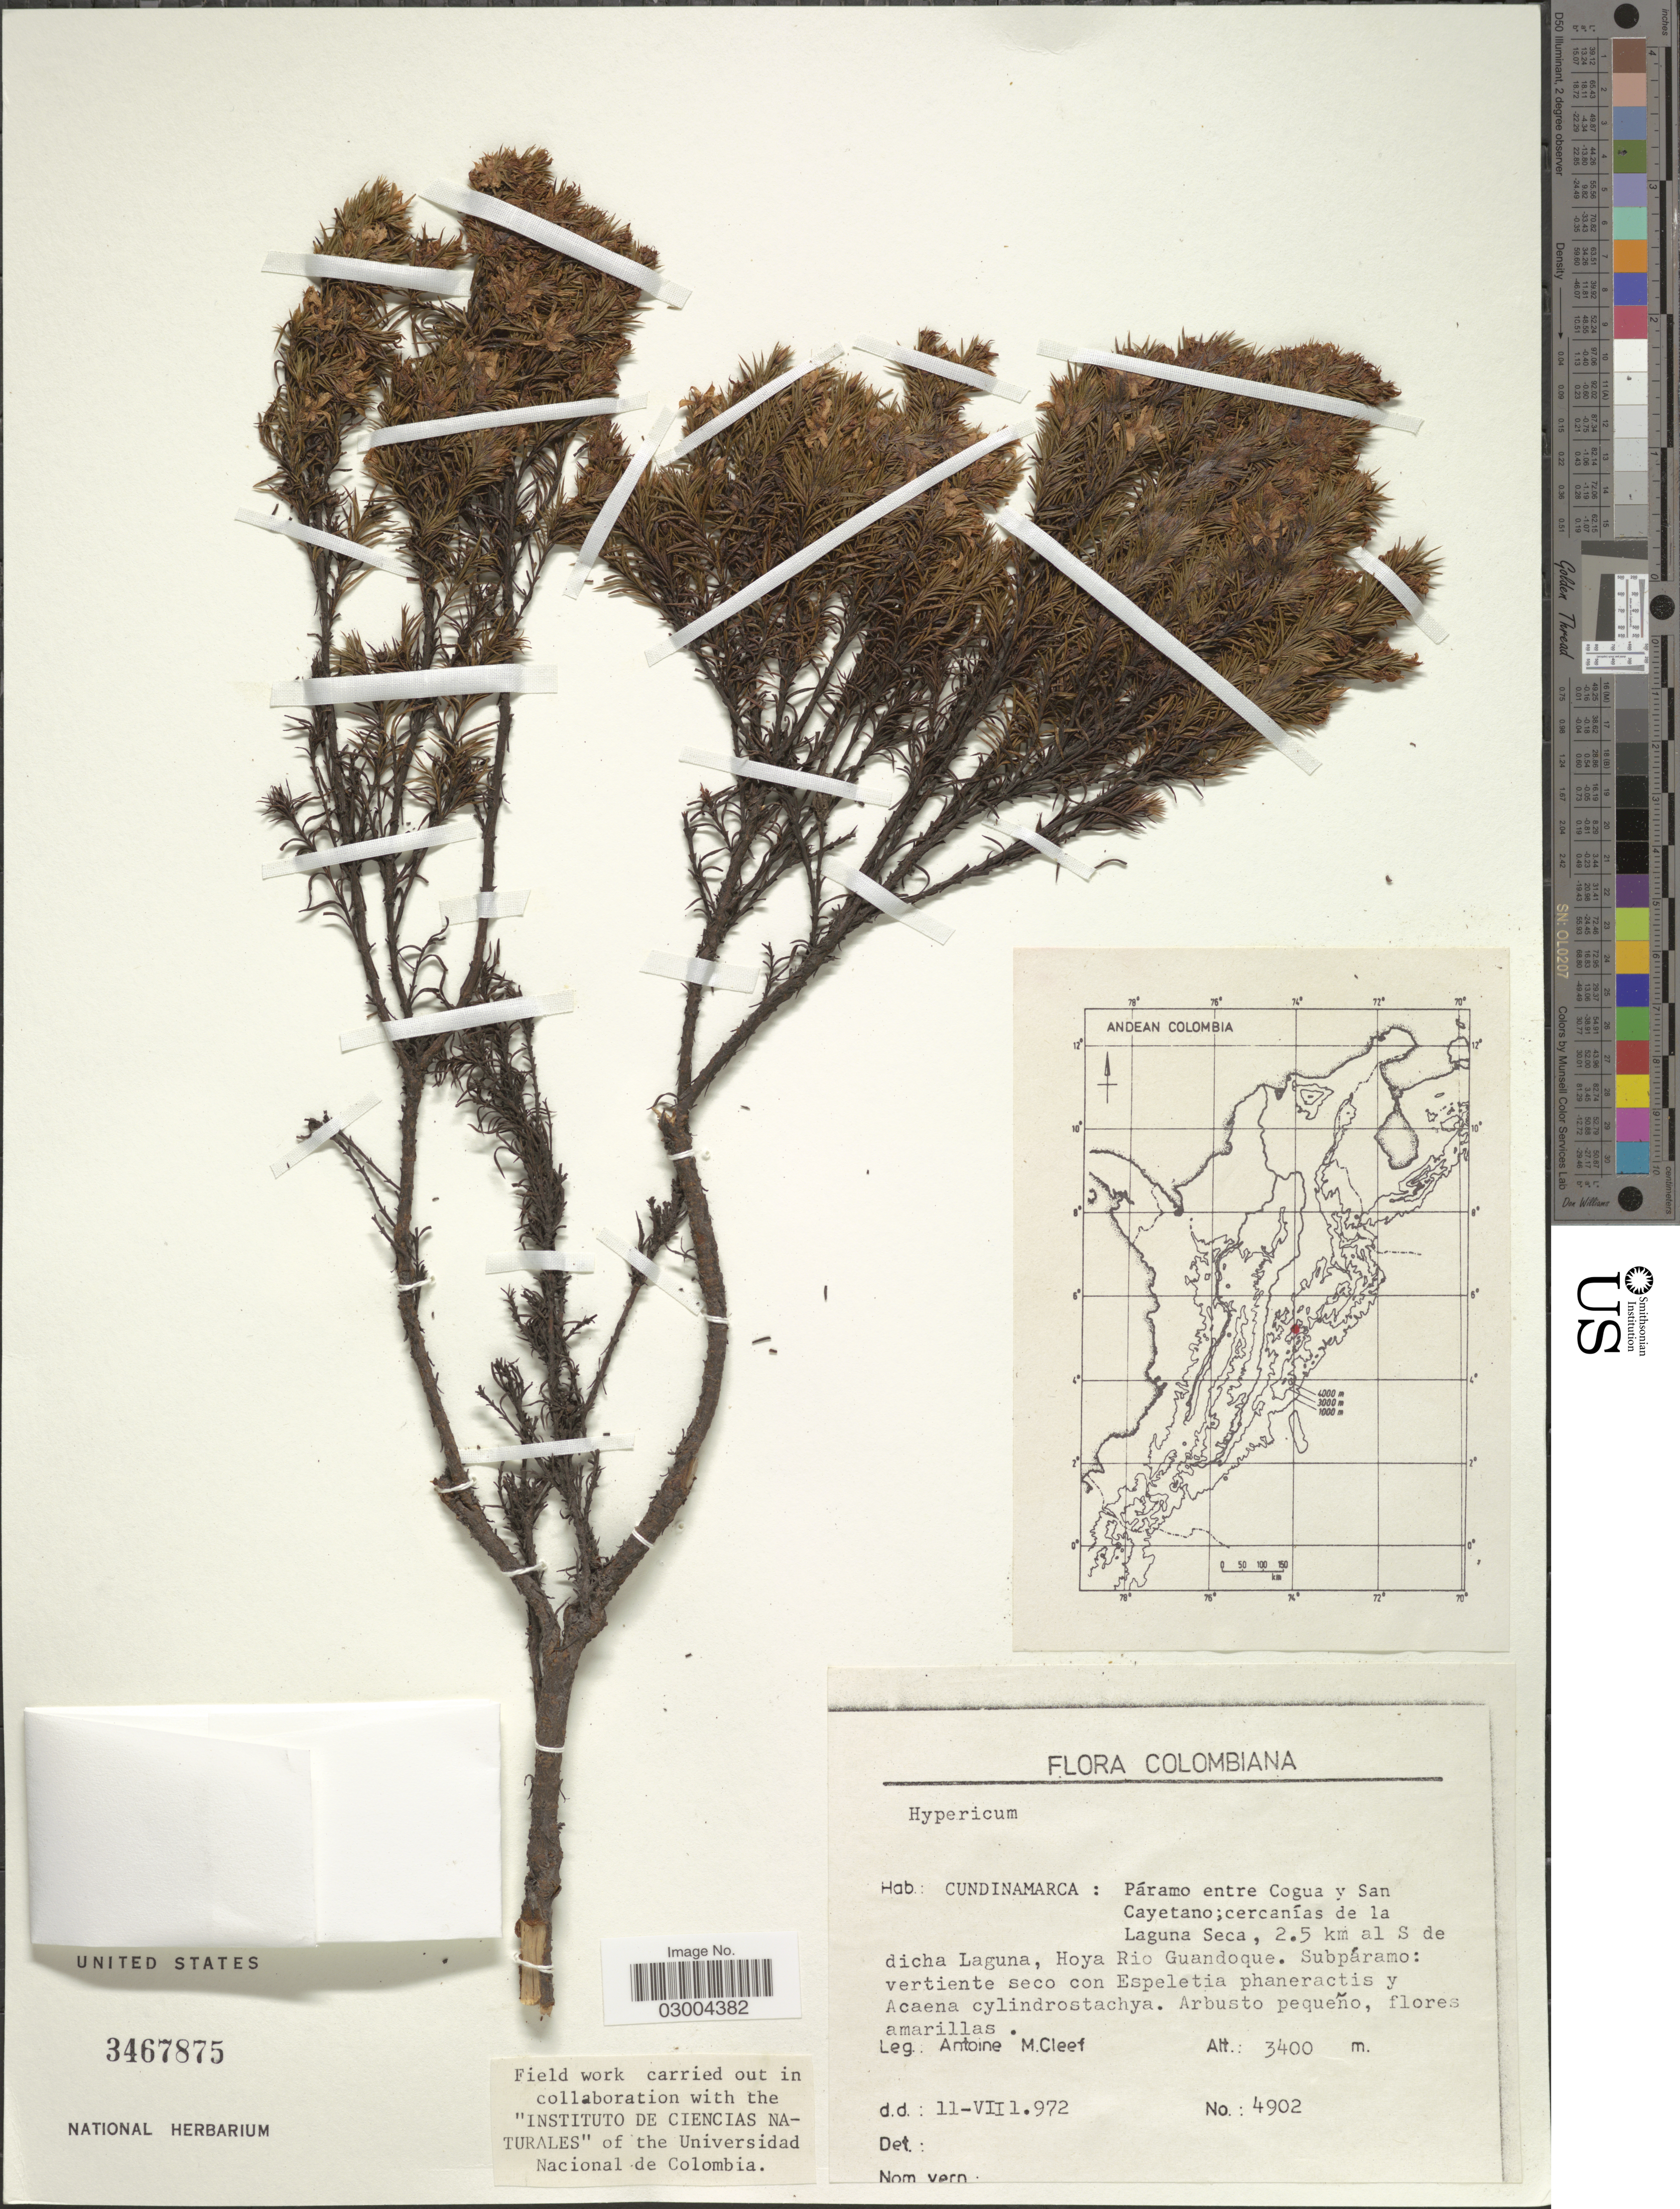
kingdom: Plantae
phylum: Tracheophyta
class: Magnoliopsida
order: Malpighiales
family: Hypericaceae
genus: Hypericum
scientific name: Hypericum sp.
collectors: A. M. Cleef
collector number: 4902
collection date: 1972-07-11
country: Colombia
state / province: Cundinamarca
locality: Páramo entre Cogua y San Cayetano; cercanías de la Laguna Seca, 2.5 km al S de dicha Laguna, Hoya Rio Guandoque.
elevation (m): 3400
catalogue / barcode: US 3467875